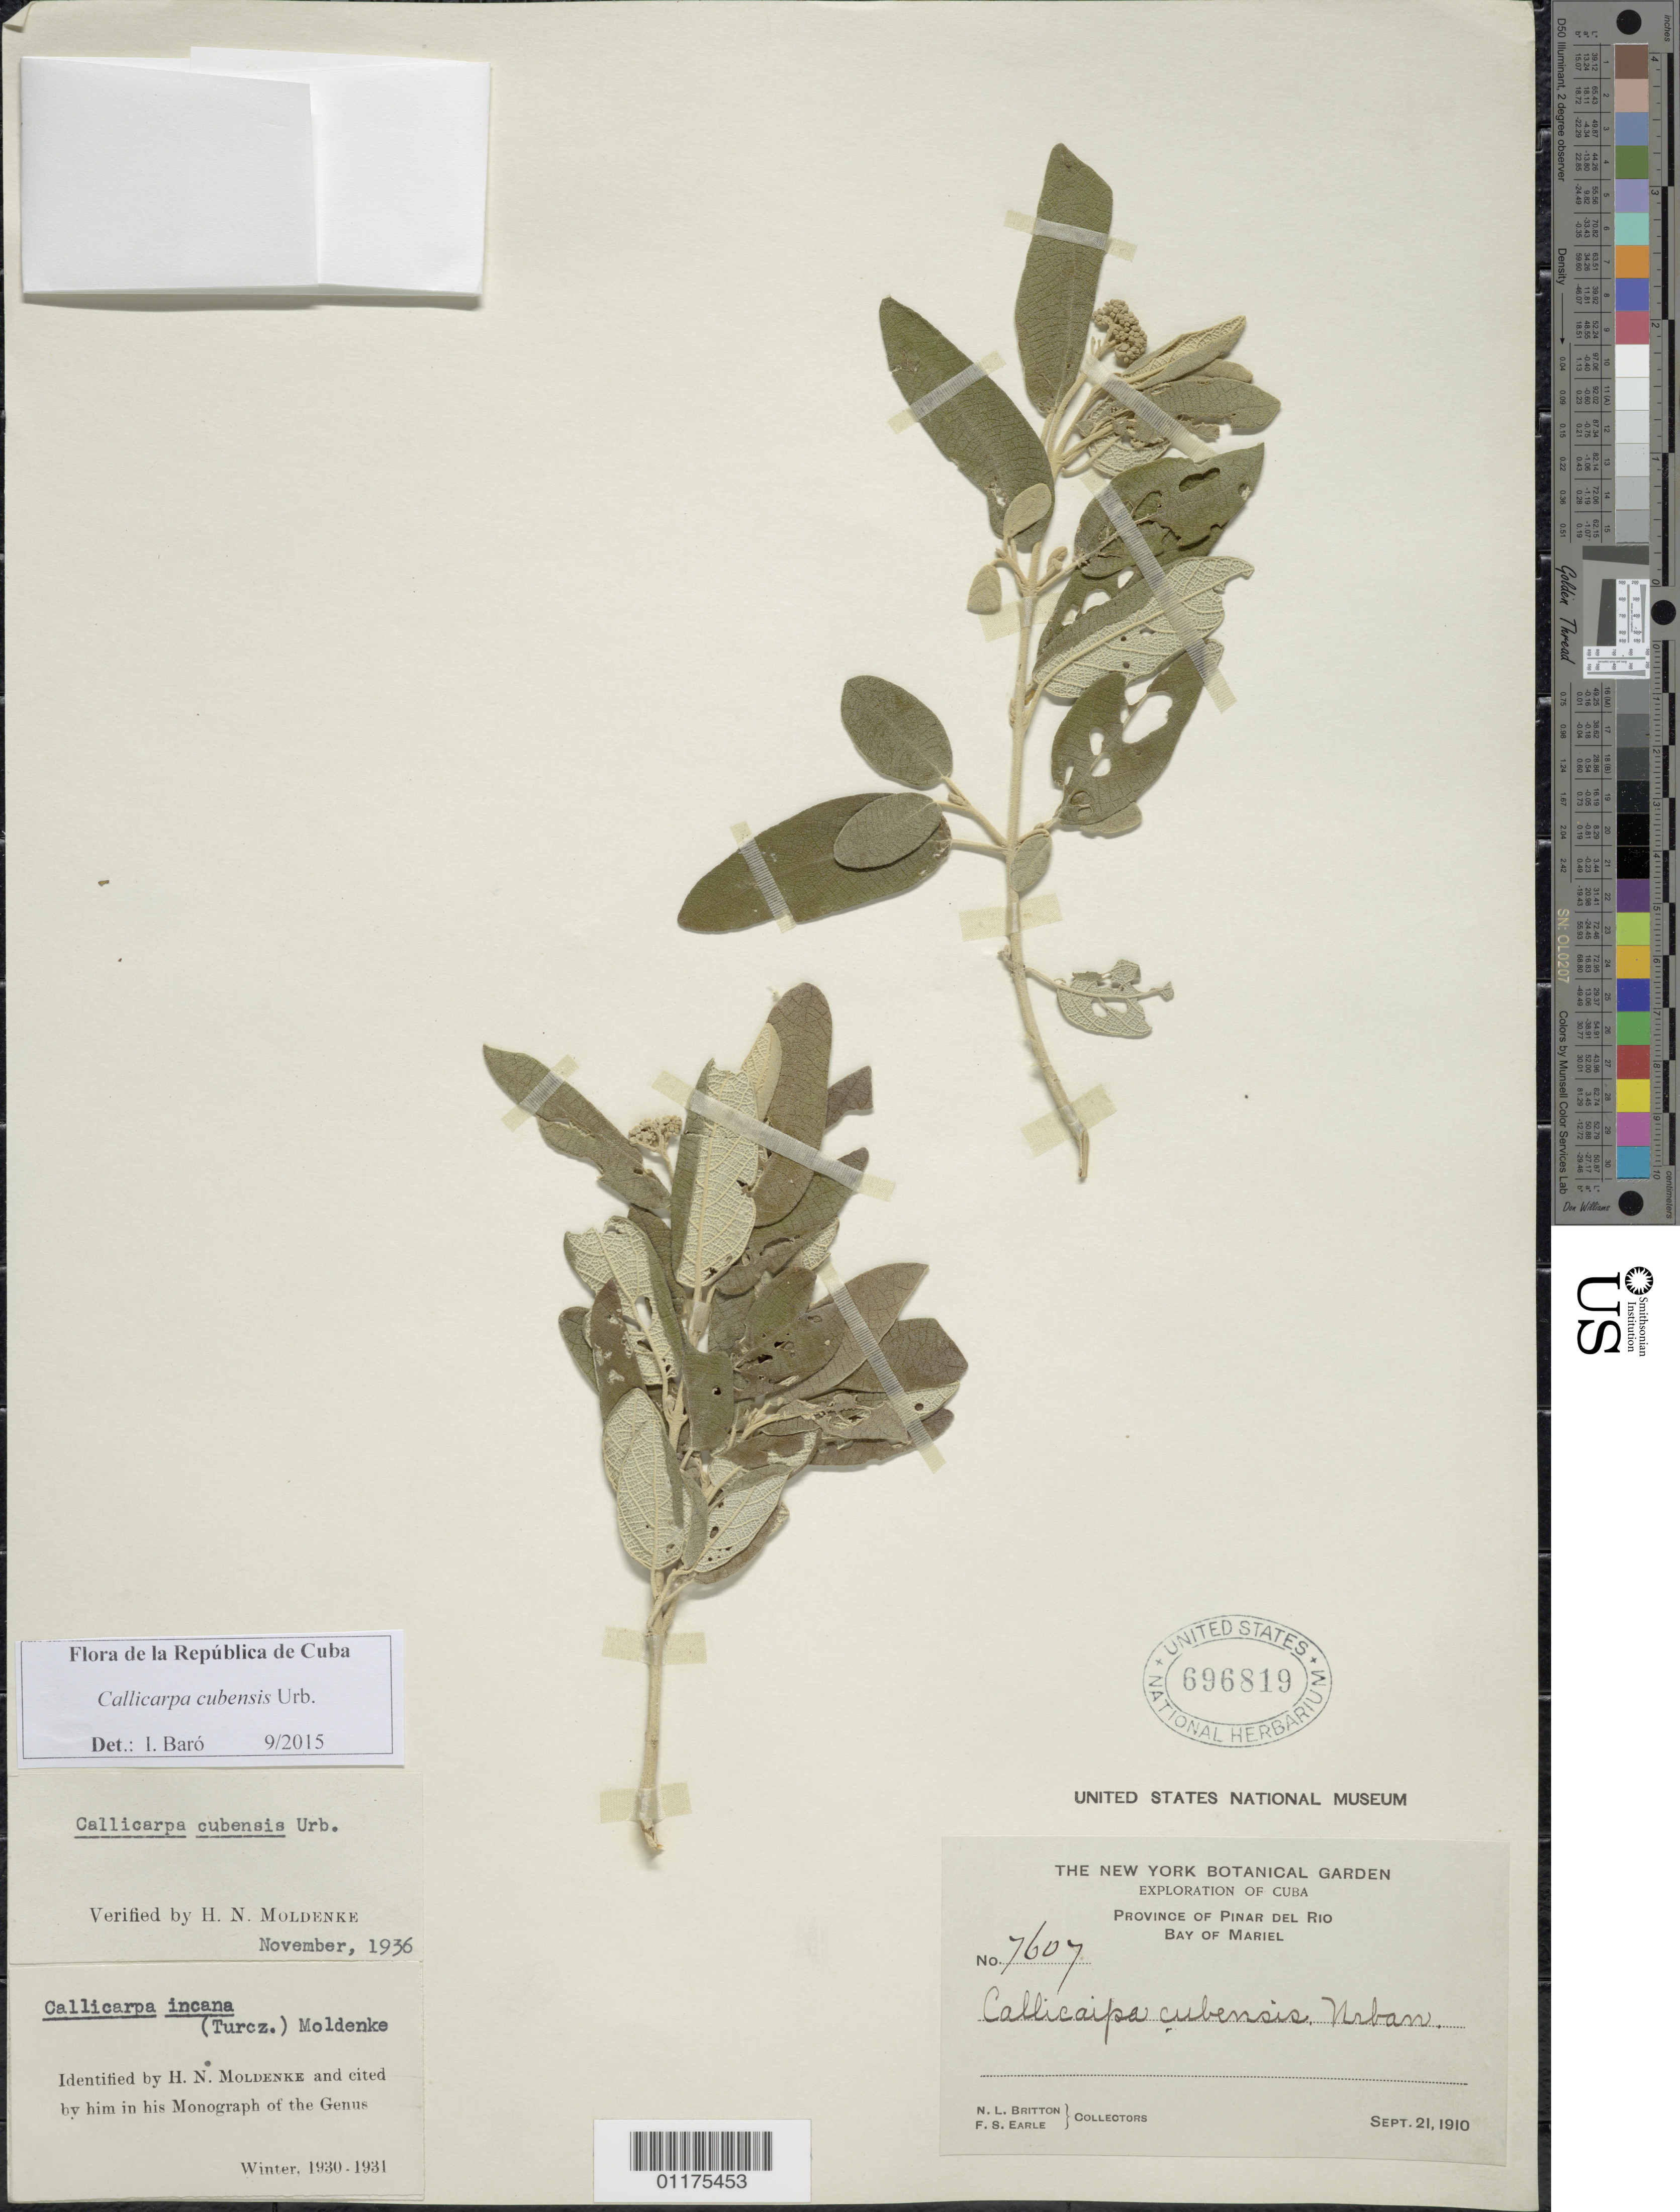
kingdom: Plantae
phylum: Tracheophyta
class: Magnoliopsida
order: Lamiales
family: Lamiaceae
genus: Callicarpa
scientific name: Callicarpa cubensis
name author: Urb.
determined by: Baró Oliedo, I.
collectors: N. Britton & F. S. Earle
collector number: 7607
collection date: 1910-09-21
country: Cuba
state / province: Pinar del Rio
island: Cuba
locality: Bay of Mariel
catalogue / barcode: US 696819